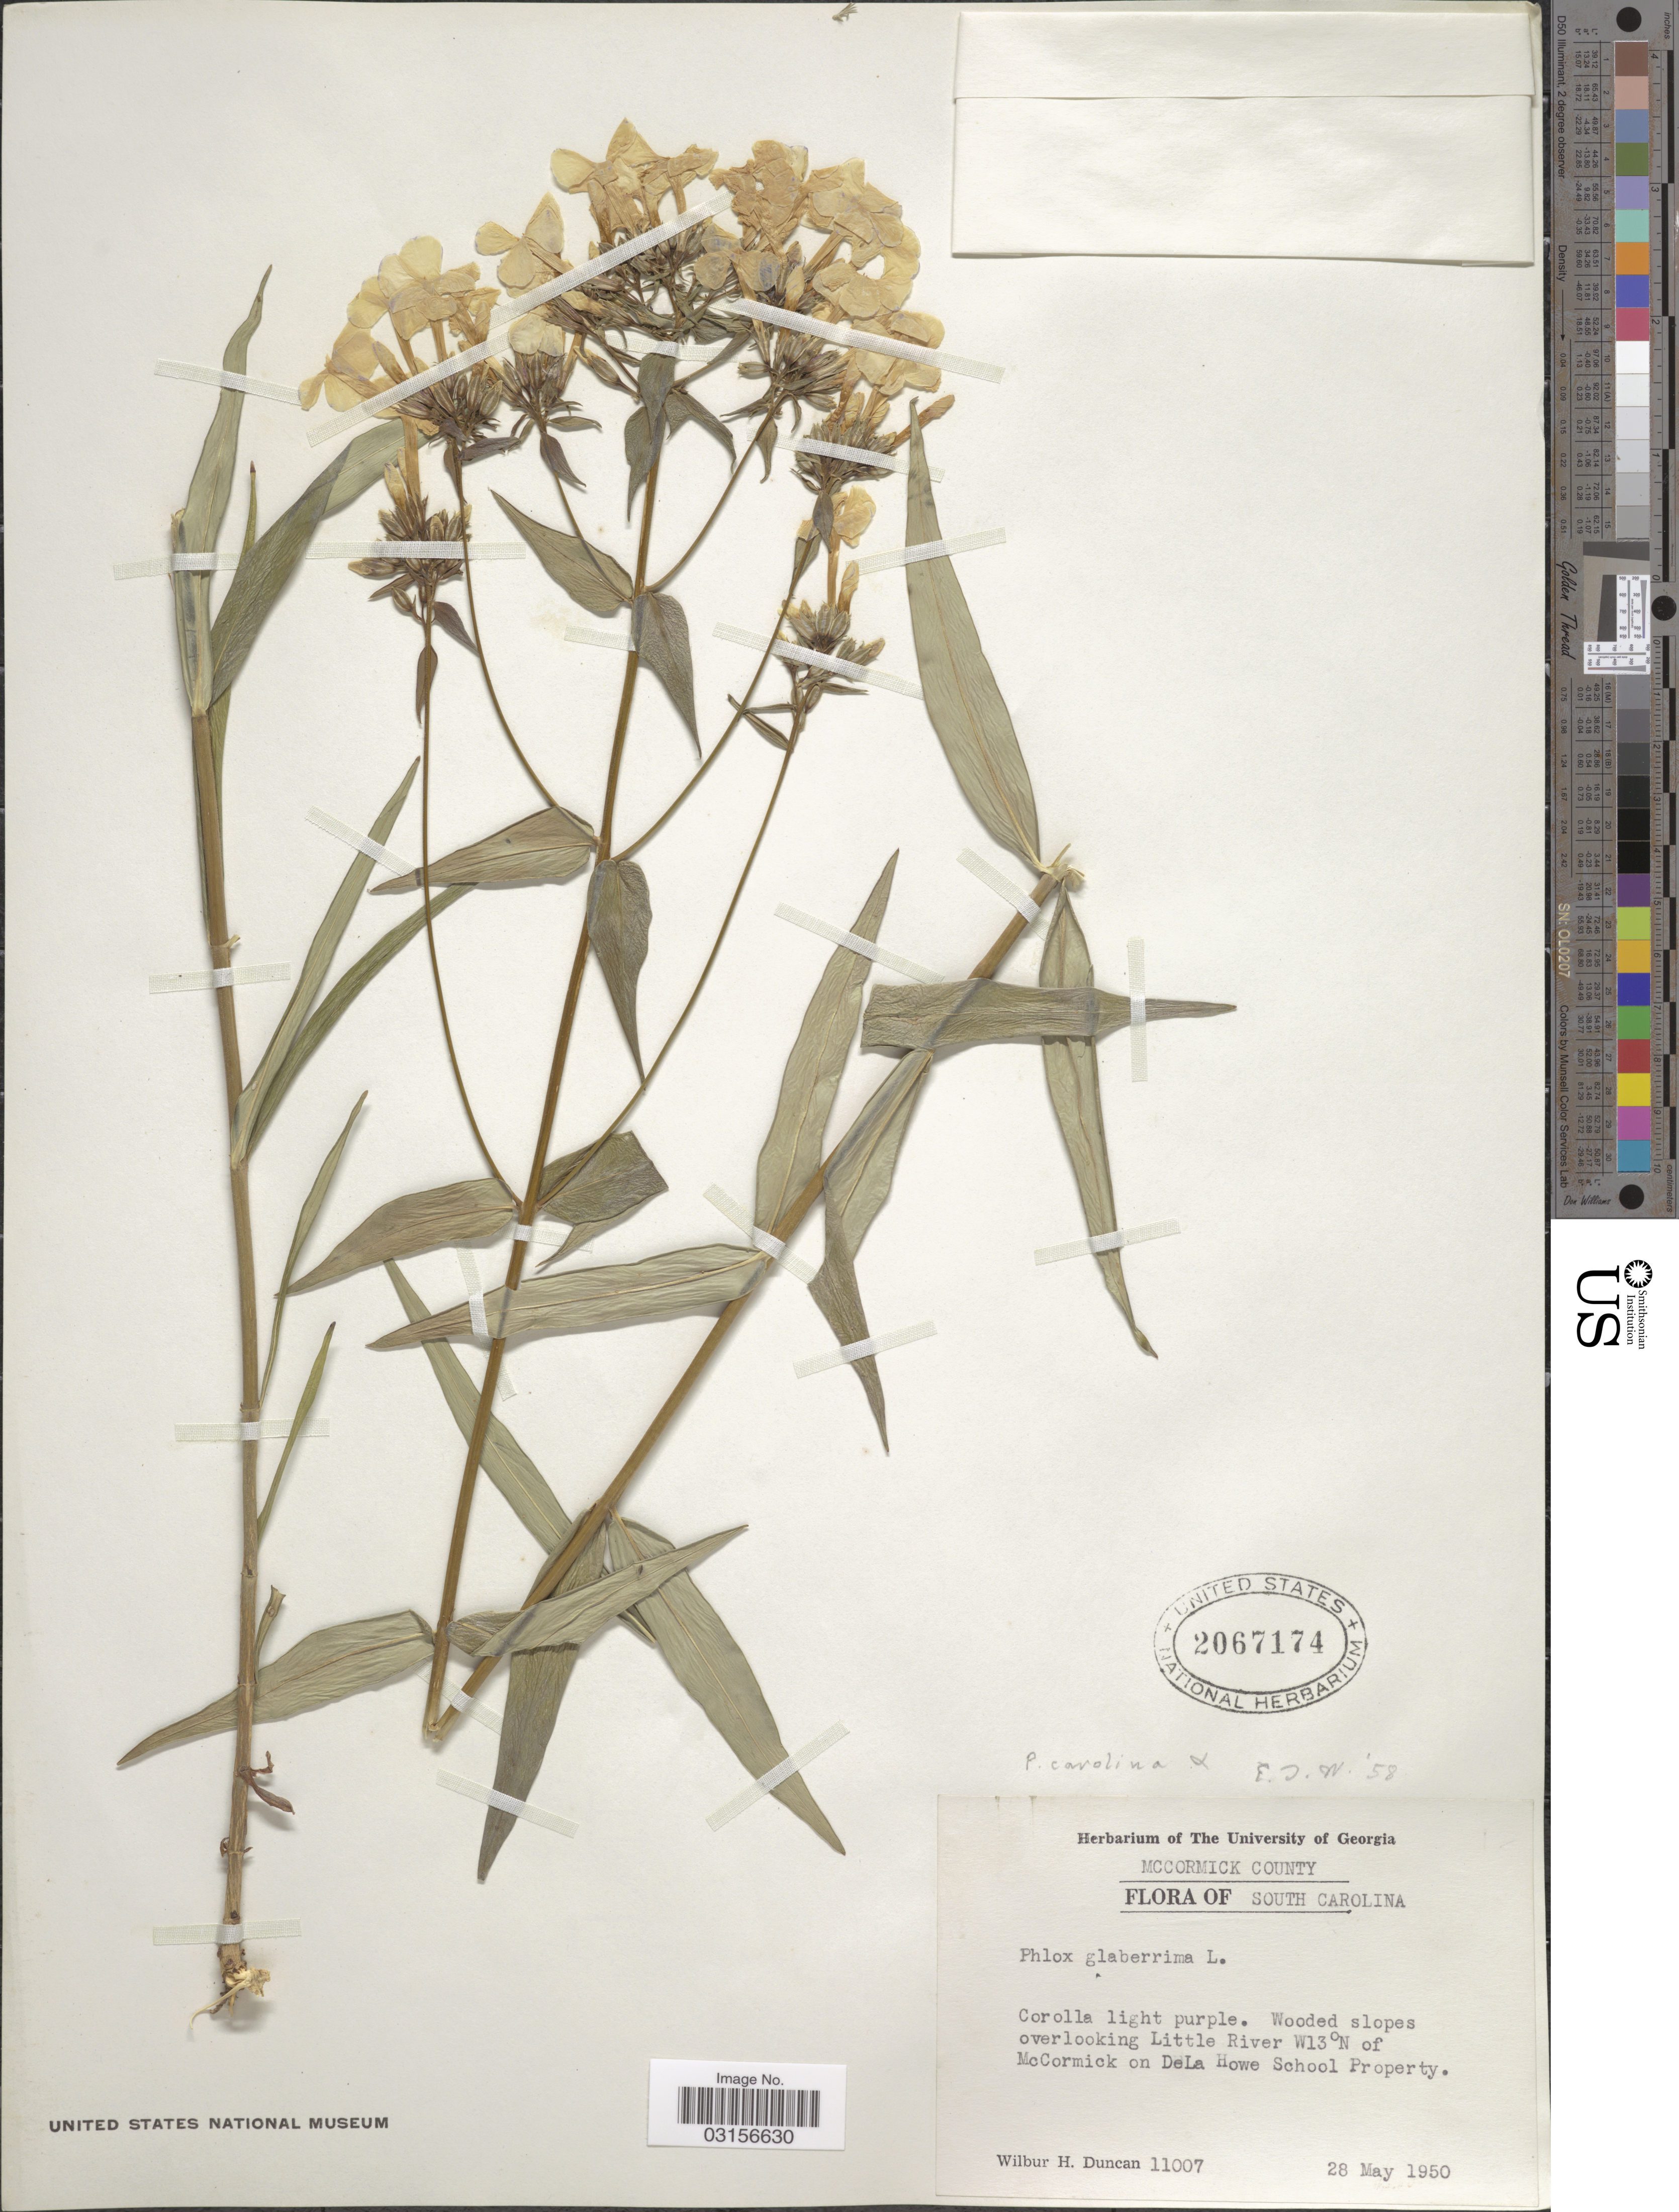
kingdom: Plantae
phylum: Tracheophyta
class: Magnoliopsida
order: Ericales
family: Polemoniaceae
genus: Phlox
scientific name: Phlox carolina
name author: L.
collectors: W. H. Duncan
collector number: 11007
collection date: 1950-05-28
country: United States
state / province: South Carolina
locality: Mccormick County. Wooded slopes overlooking Little River W13°N of McCormick on DeLa Howe School Property.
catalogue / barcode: US 2067174